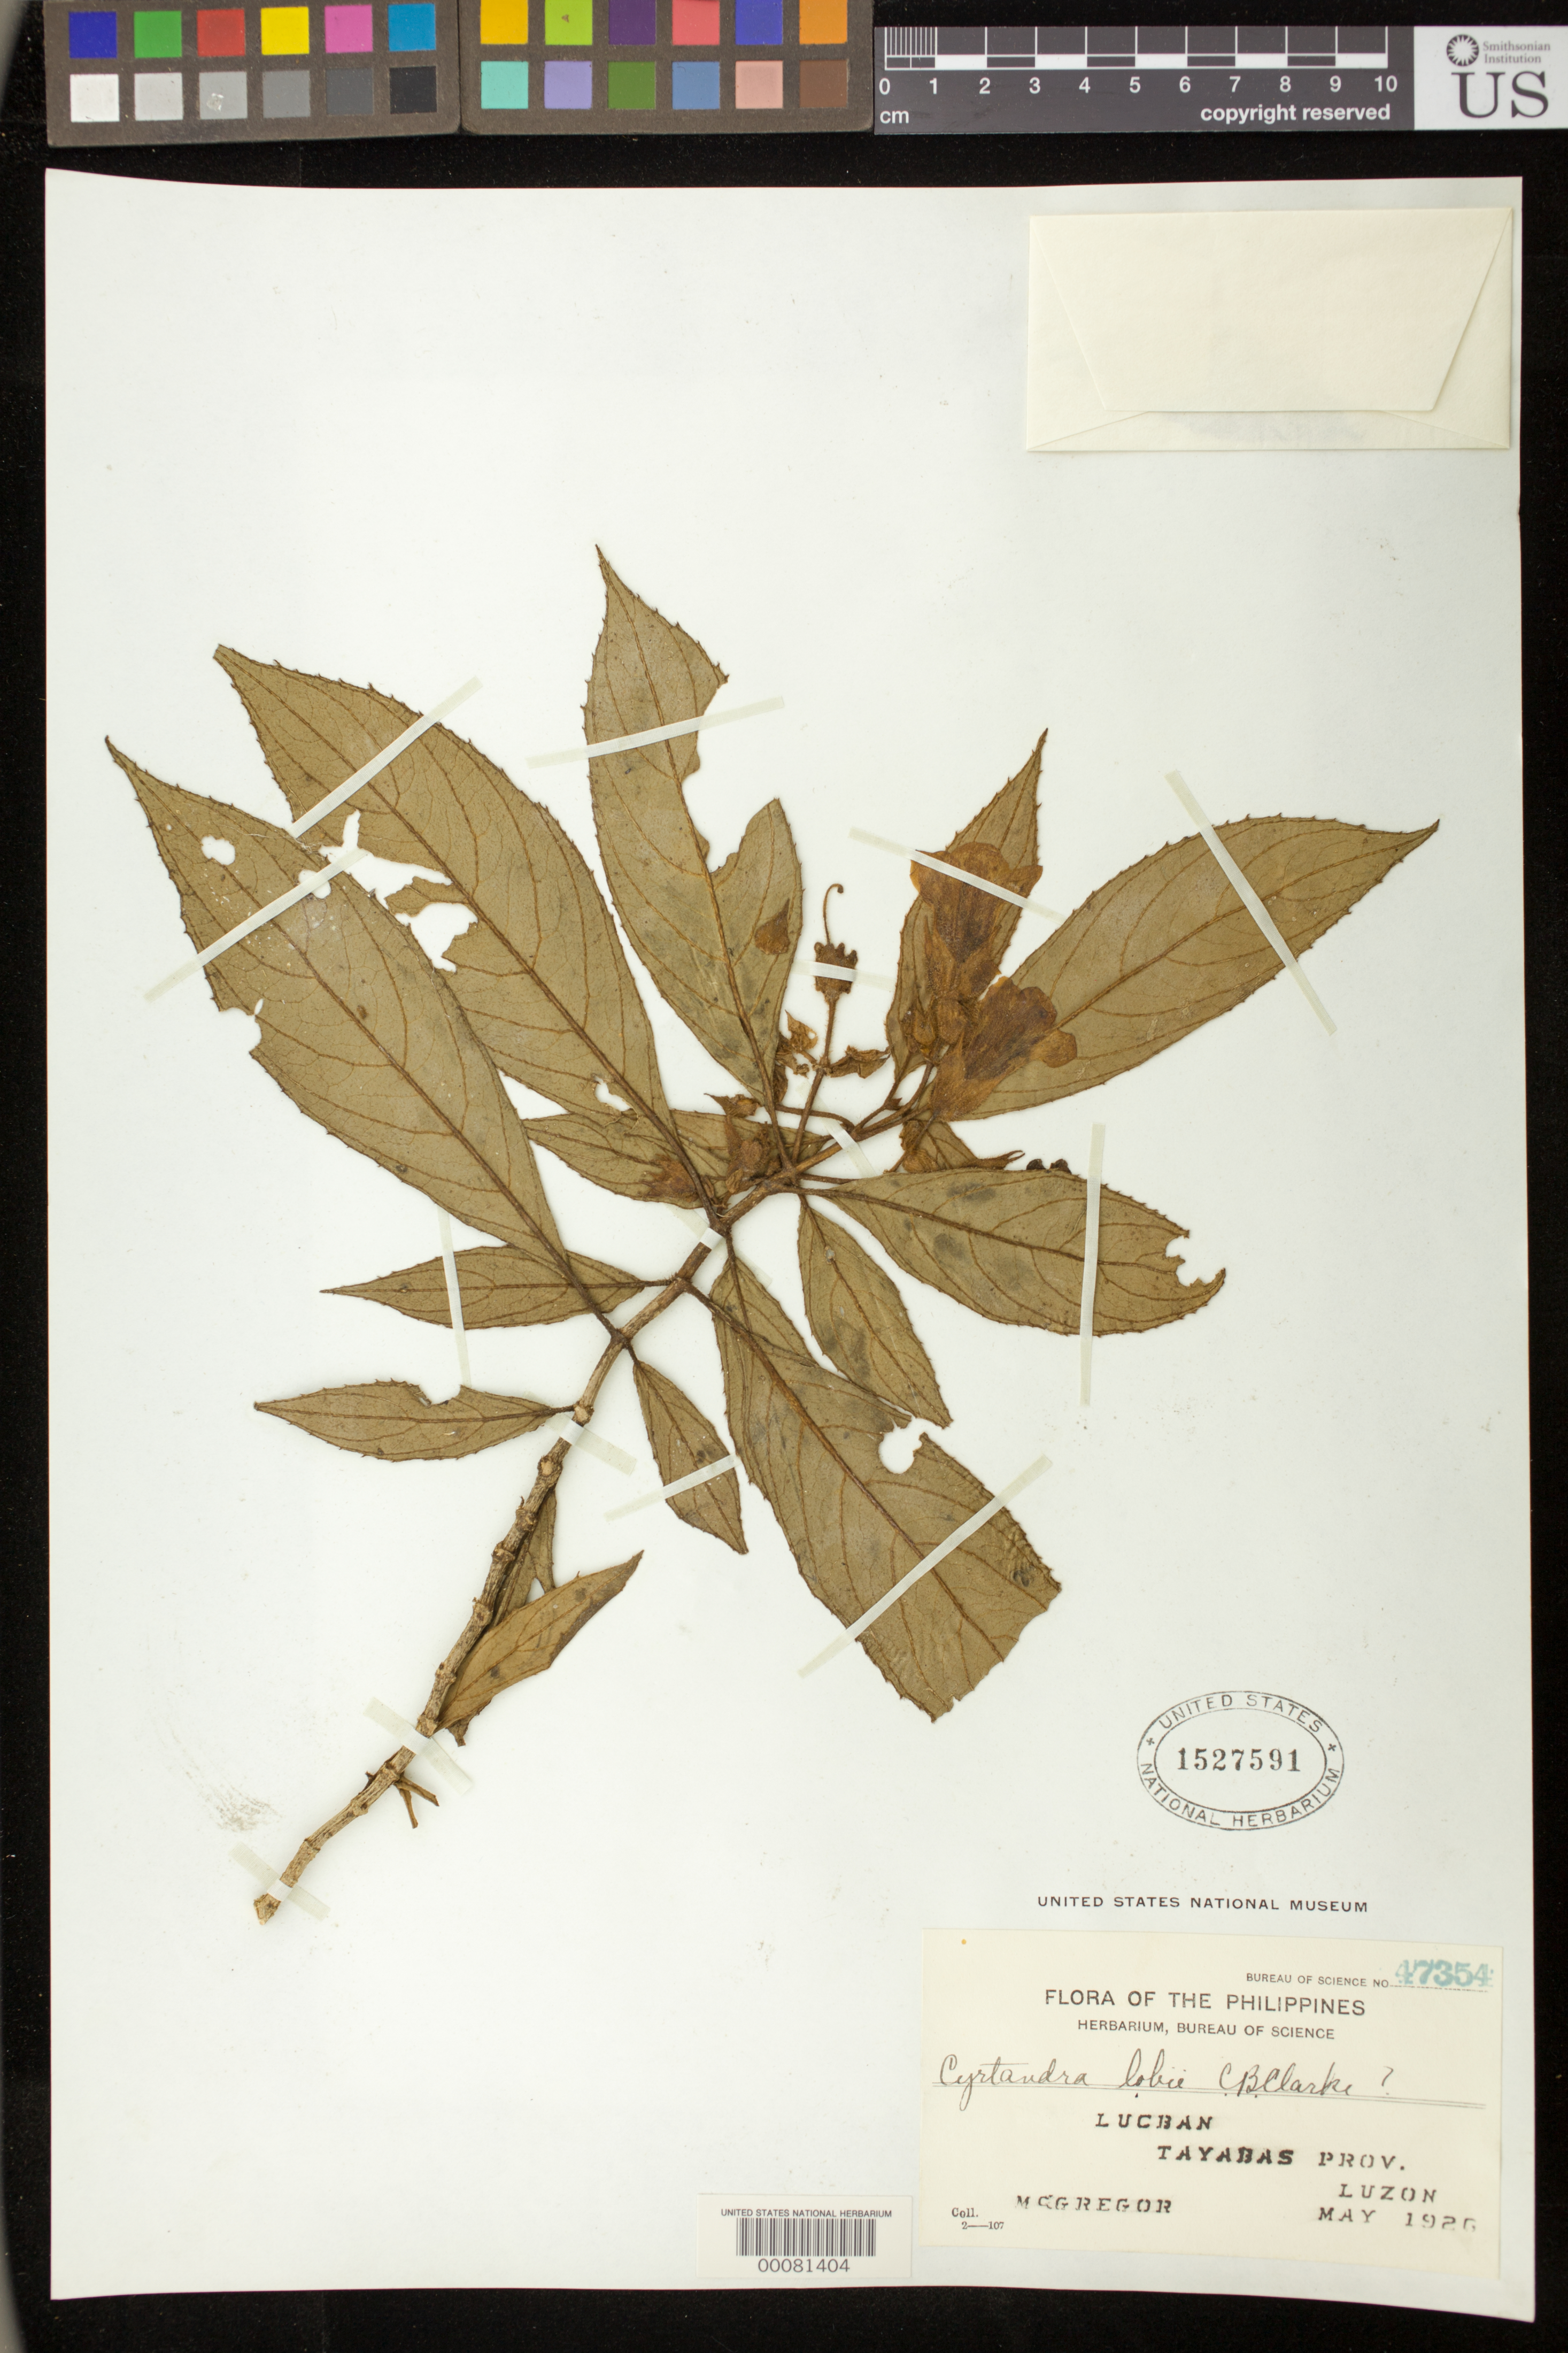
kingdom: Plantae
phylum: Tracheophyta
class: Magnoliopsida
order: Lamiales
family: Gesneriaceae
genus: Cyrtandra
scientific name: Cyrtandra lobbii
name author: C.B. Clarke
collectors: -. McGregor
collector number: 47354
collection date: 1926-05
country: Philippines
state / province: Calabarzon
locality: Lucban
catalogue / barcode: US 1527591